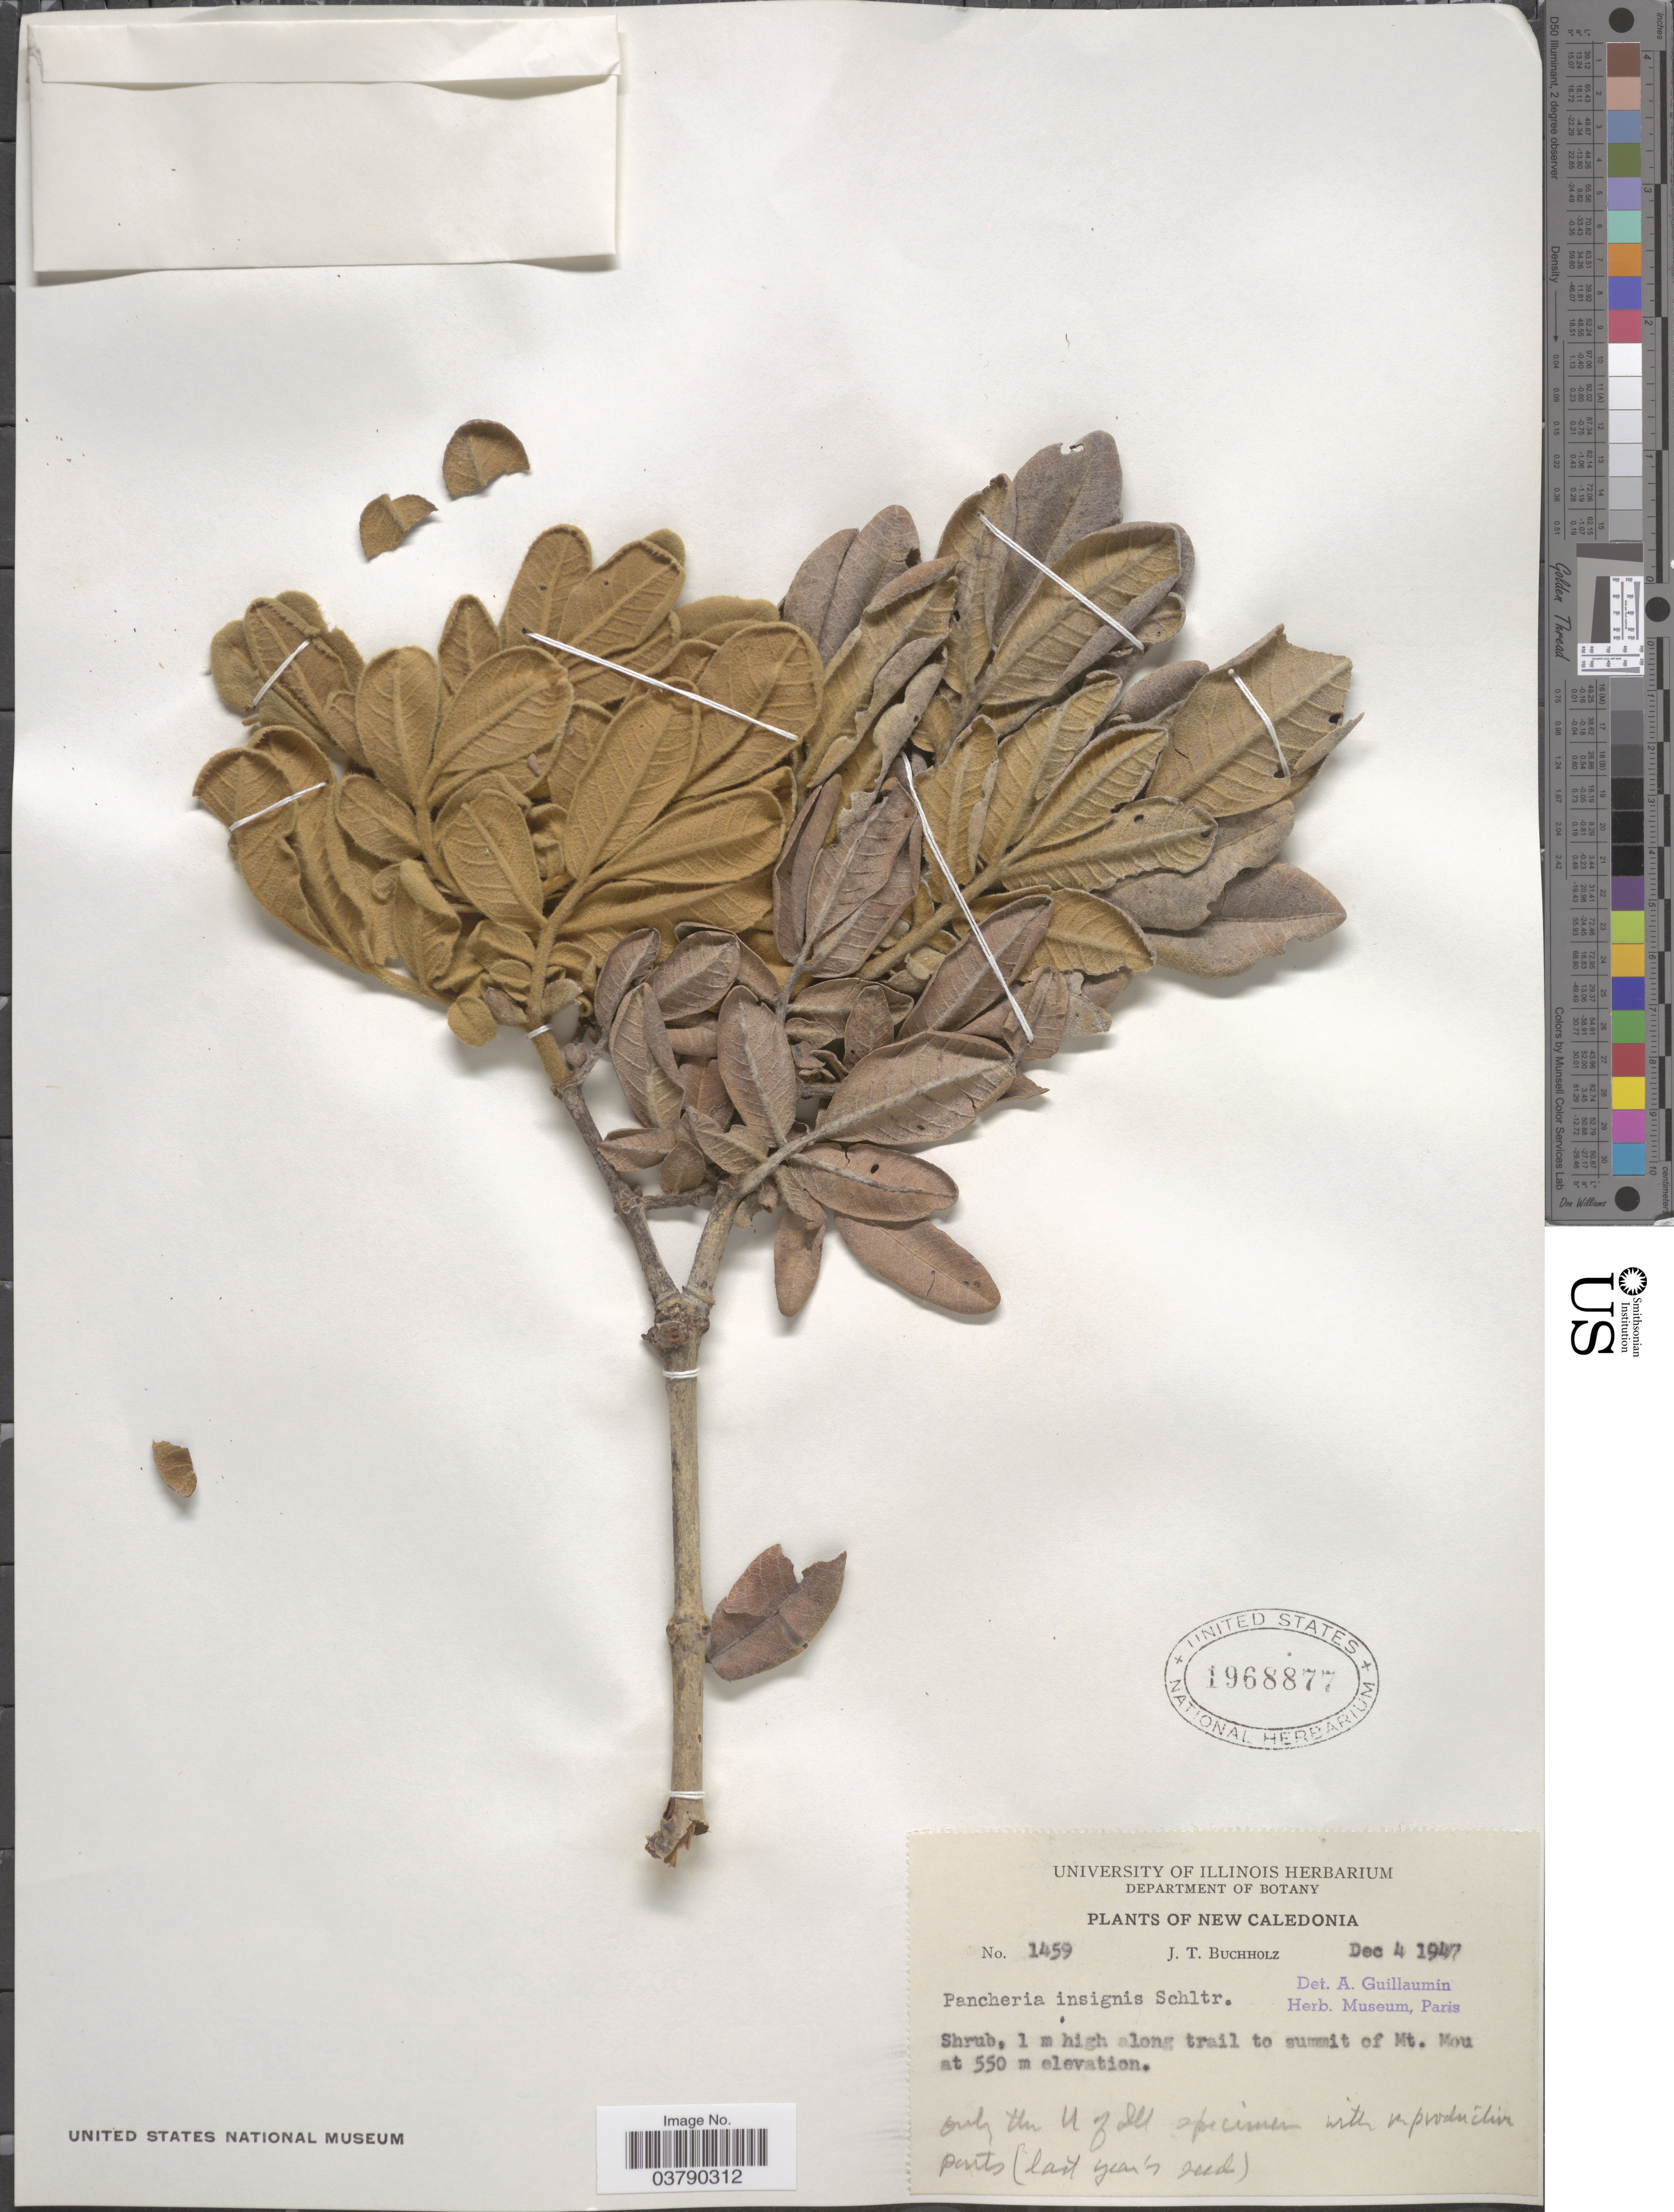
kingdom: Plantae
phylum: Tracheophyta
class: Magnoliopsida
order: Oxalidales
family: Cunoniaceae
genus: Pancheria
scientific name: Pancheria insignis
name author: Schltr.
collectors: J. T. Buchholz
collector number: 1459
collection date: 1947-12-04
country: New Caledonia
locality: Along trail to summit of Mt. Mou.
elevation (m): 550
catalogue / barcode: US 1968877